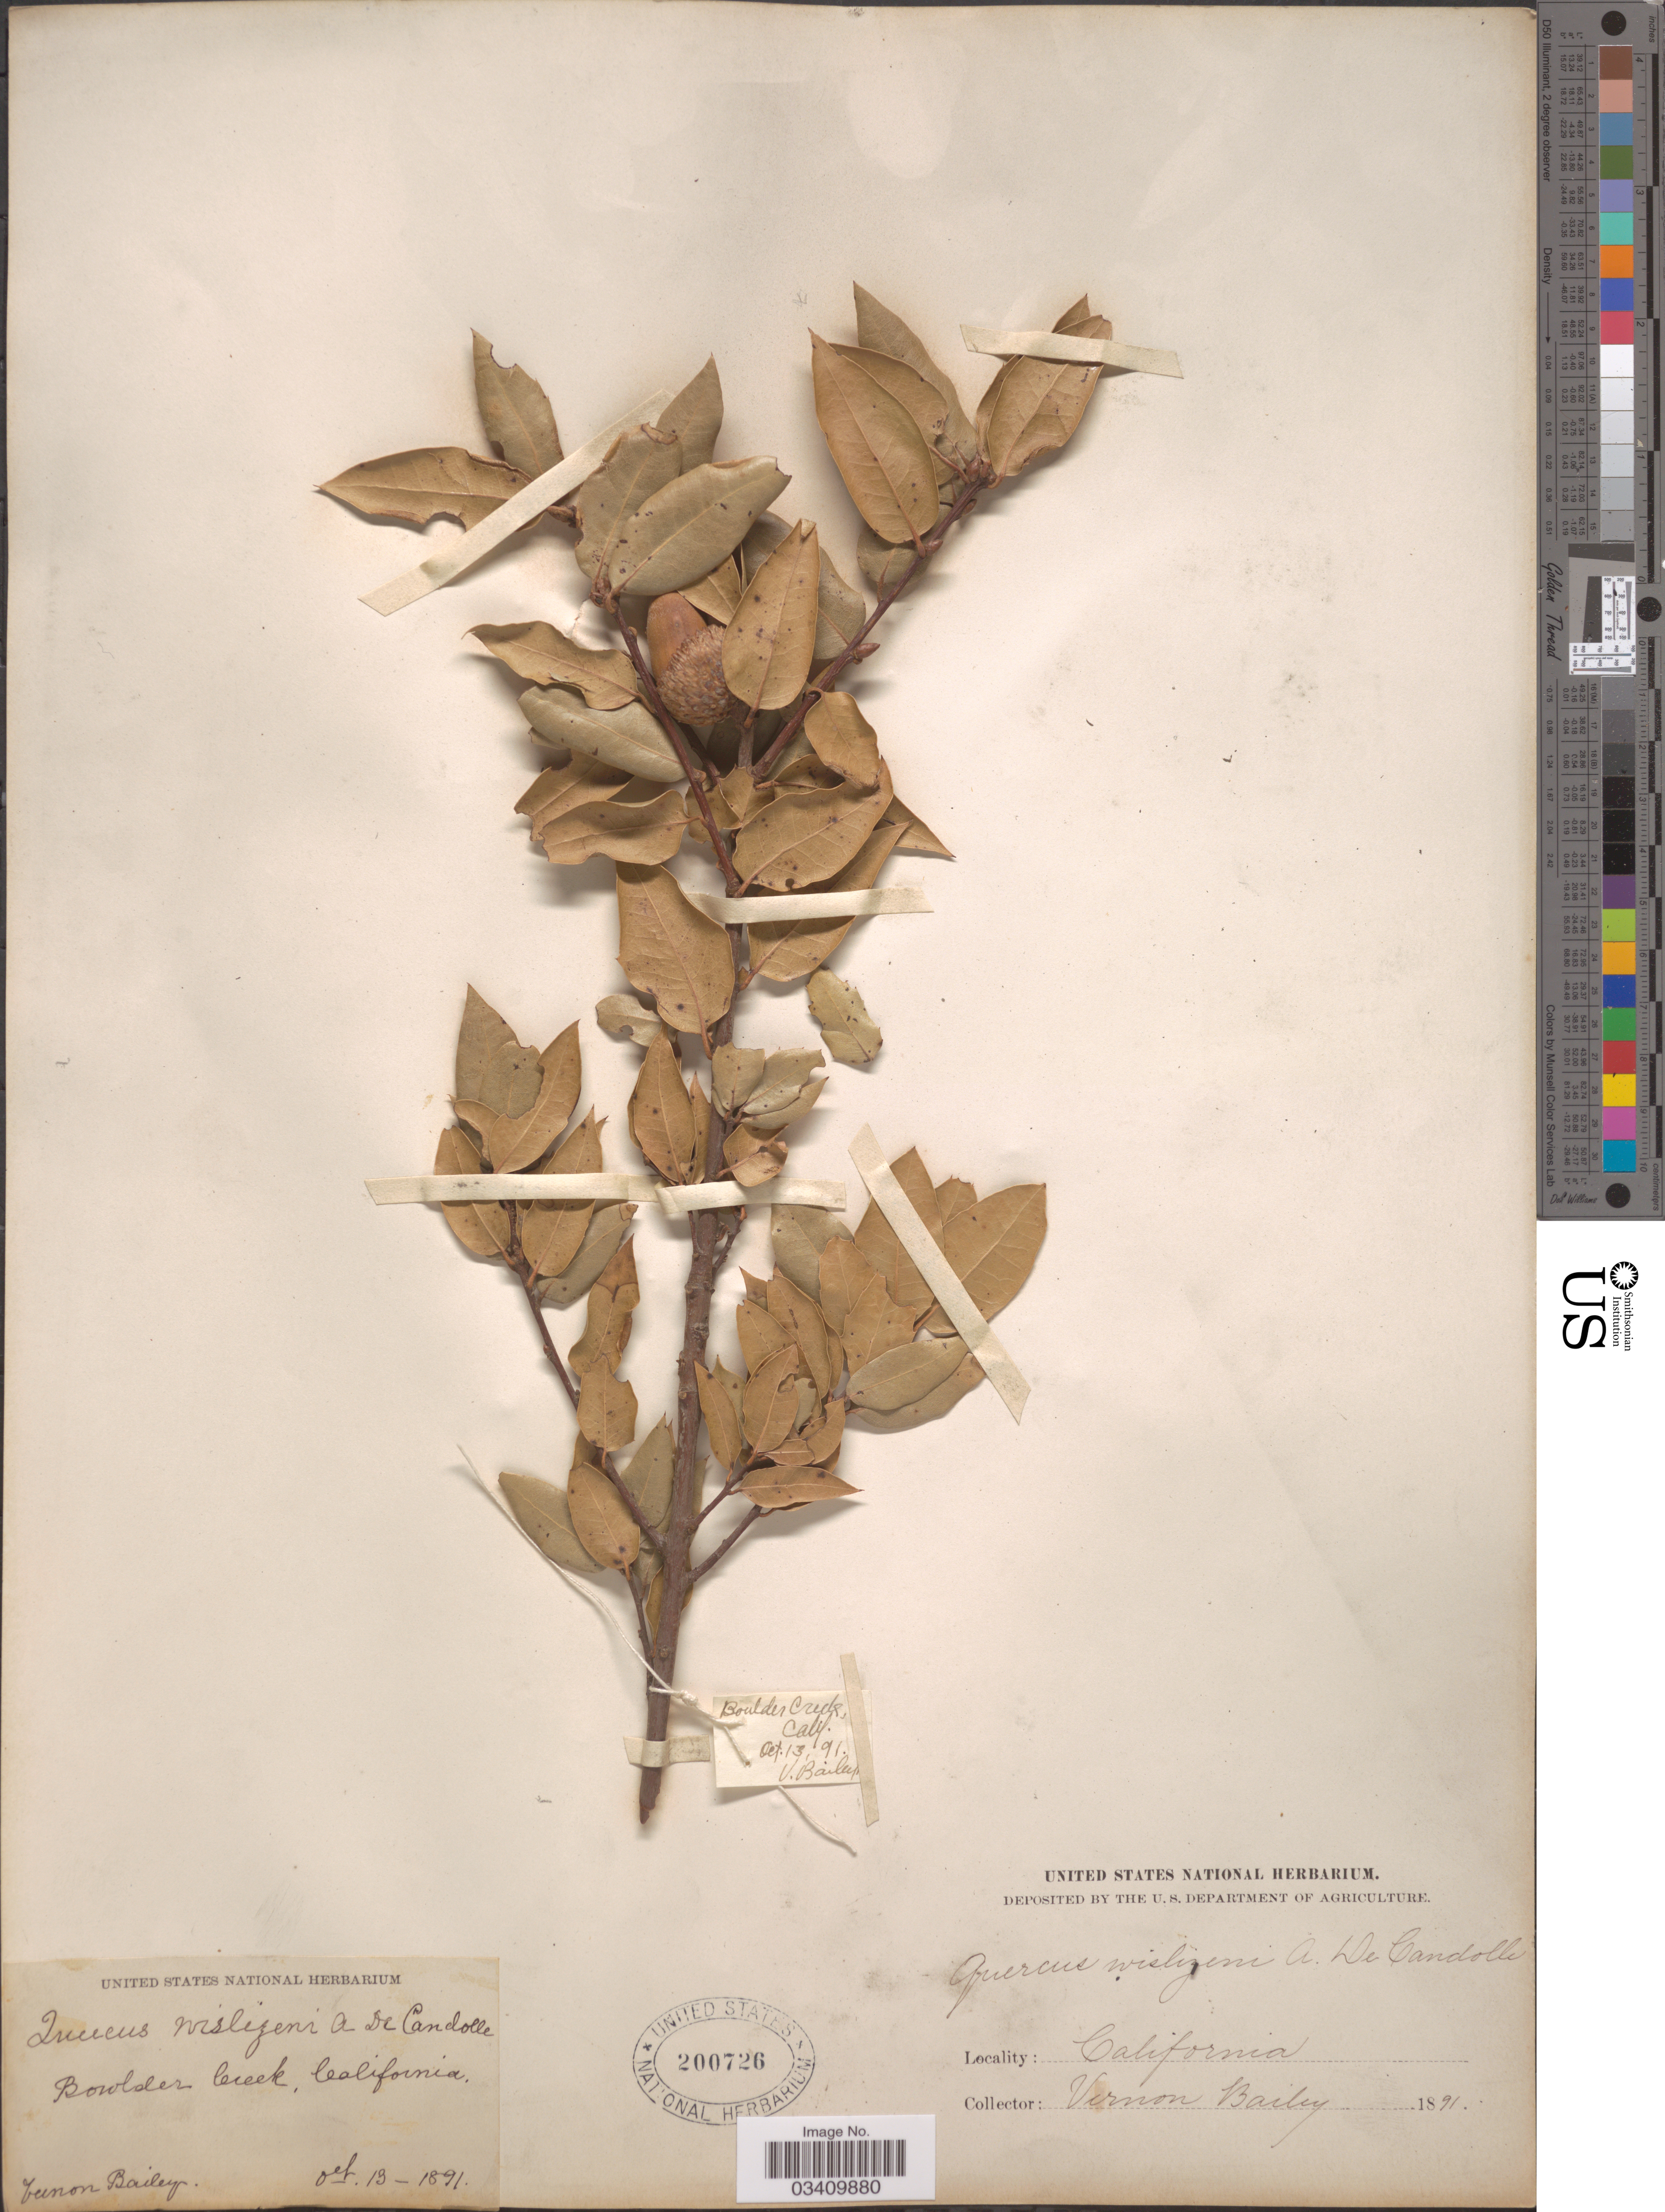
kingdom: Plantae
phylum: Tracheophyta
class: Magnoliopsida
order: Fagales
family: Fagaceae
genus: Quercus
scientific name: Quercus wislizeni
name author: A. DC.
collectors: V. O. Bailey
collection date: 1891-10-13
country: United States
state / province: California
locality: Boulder Creek.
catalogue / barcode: US 200726